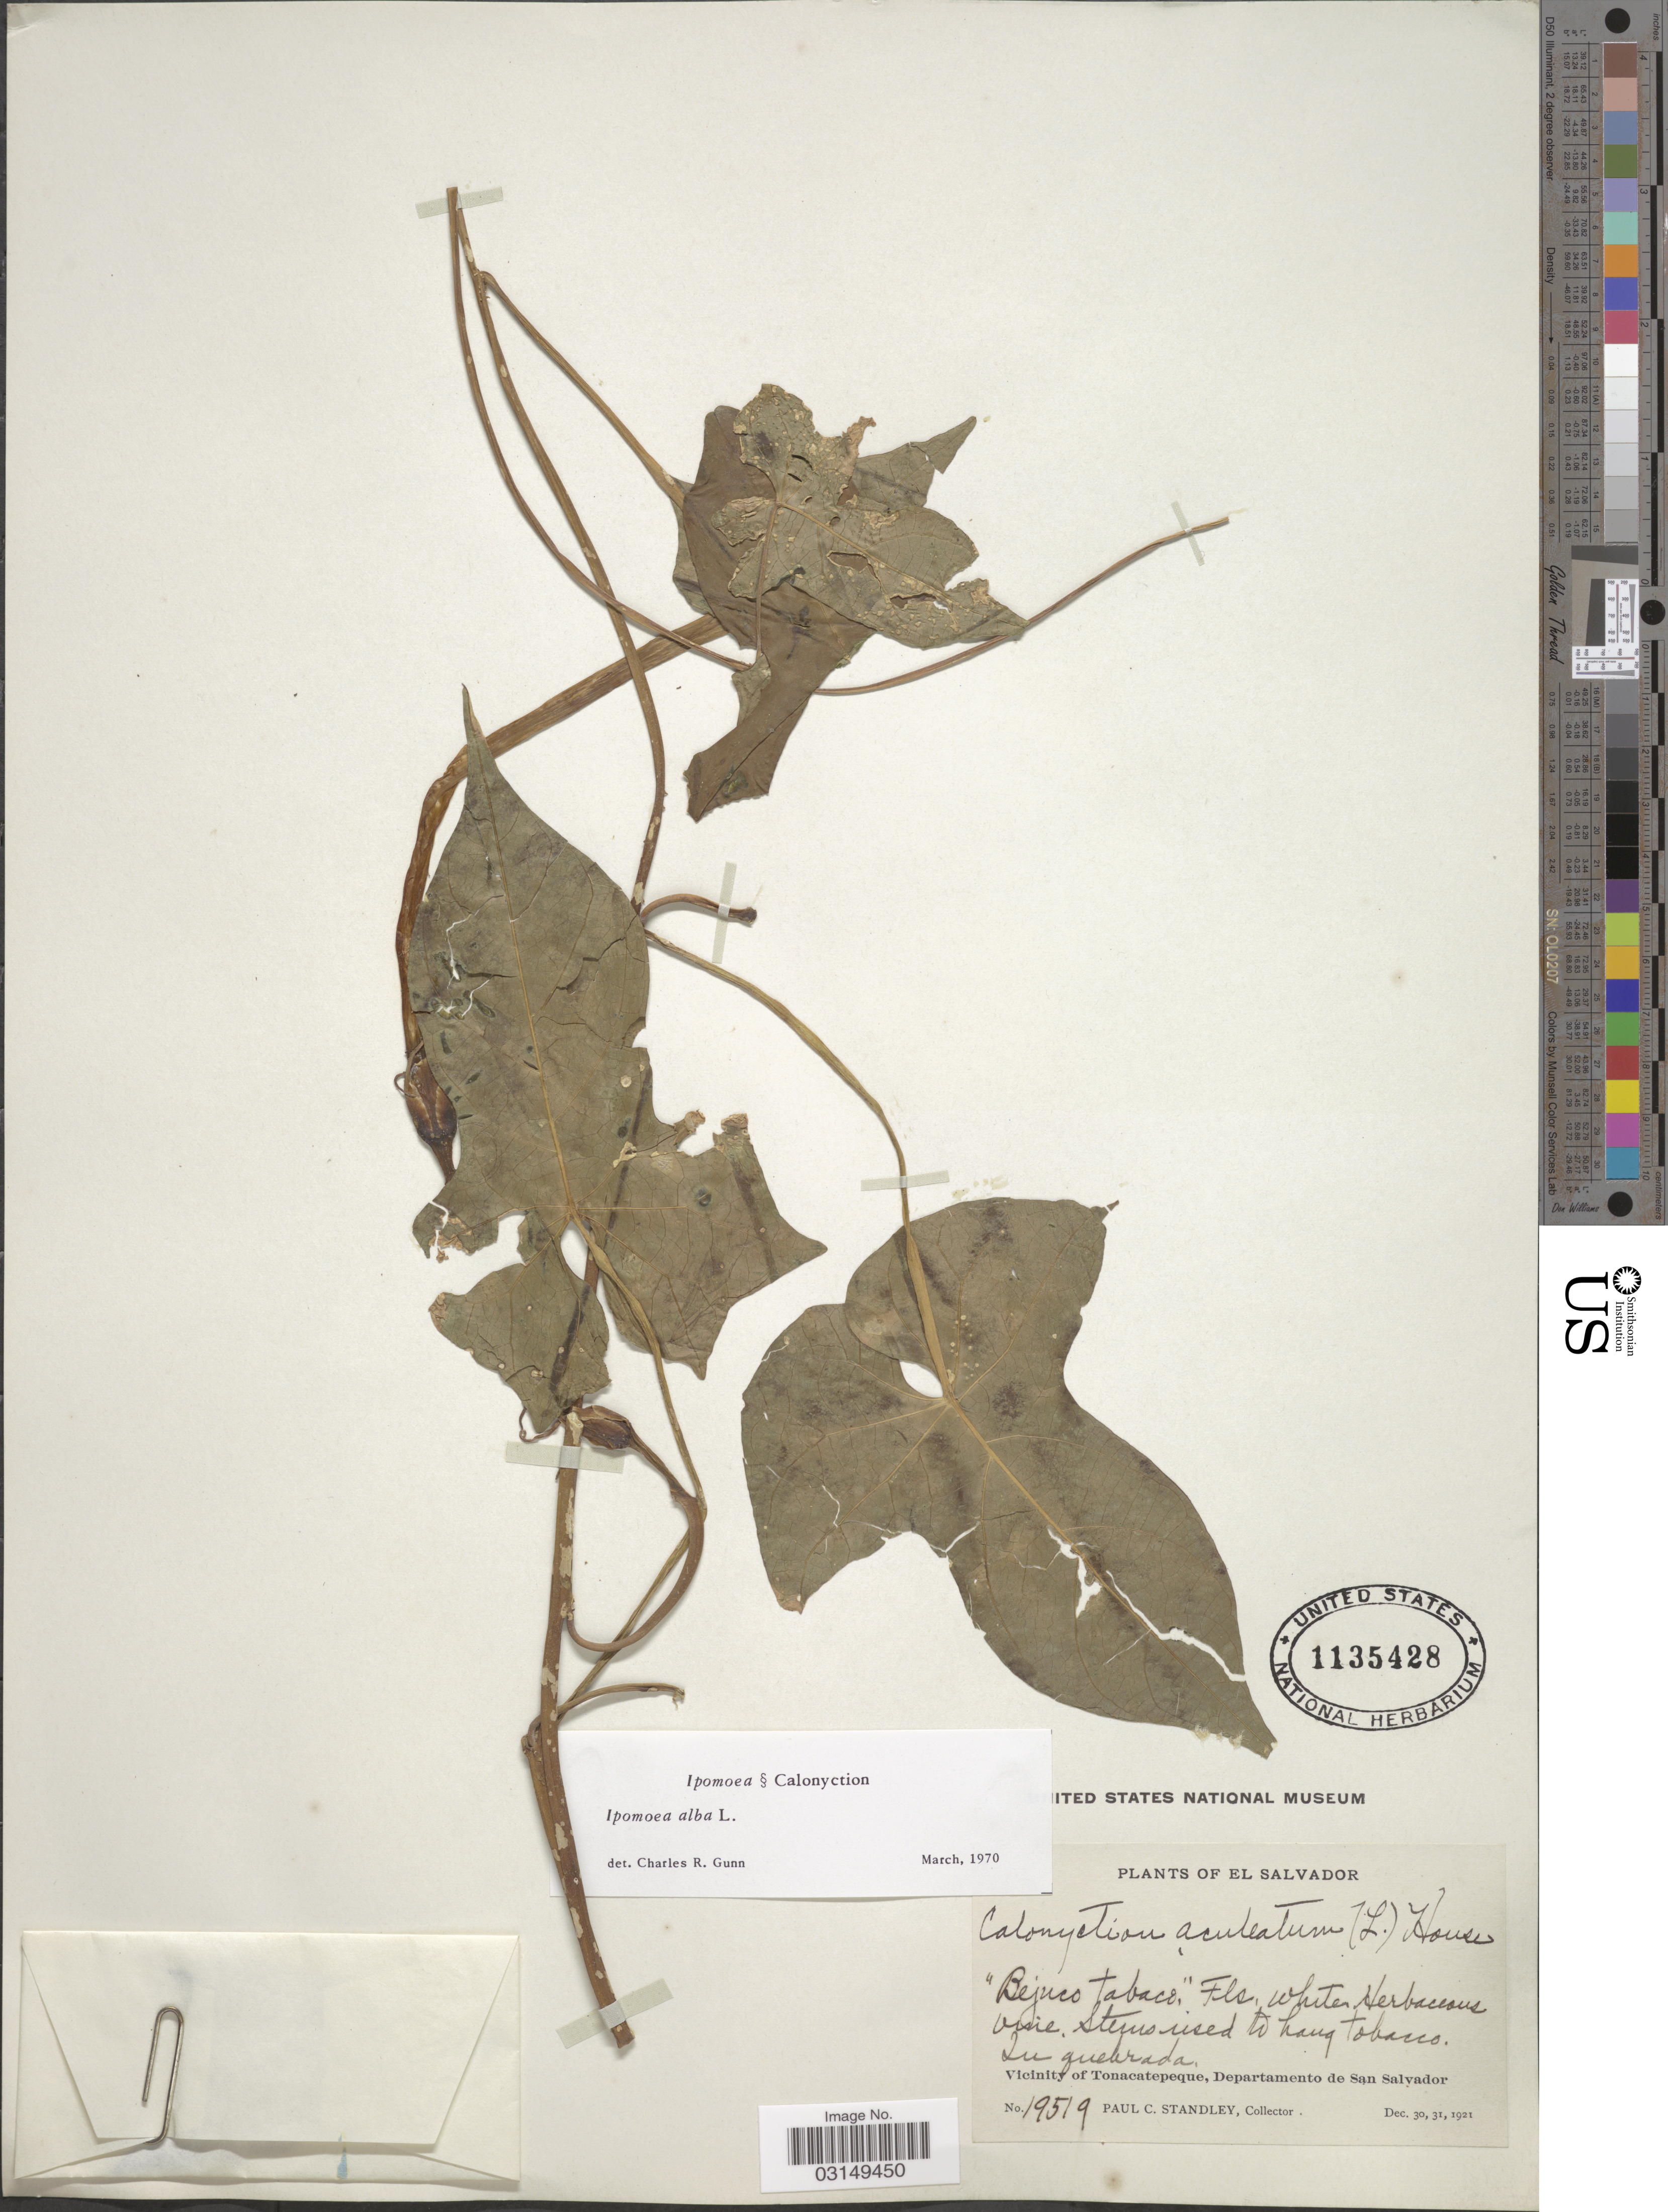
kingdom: Plantae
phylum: Tracheophyta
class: Magnoliopsida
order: Solanales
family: Convolvulaceae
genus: Ipomoea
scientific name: Ipomoea alba L.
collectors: P. C. Standley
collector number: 19519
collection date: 1921-12-30/1921-12-31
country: El Salvador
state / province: San Salvador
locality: In quebrada. Vicinity of Tonacatepeque, Departamento de San Salvador.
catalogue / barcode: US 1135428